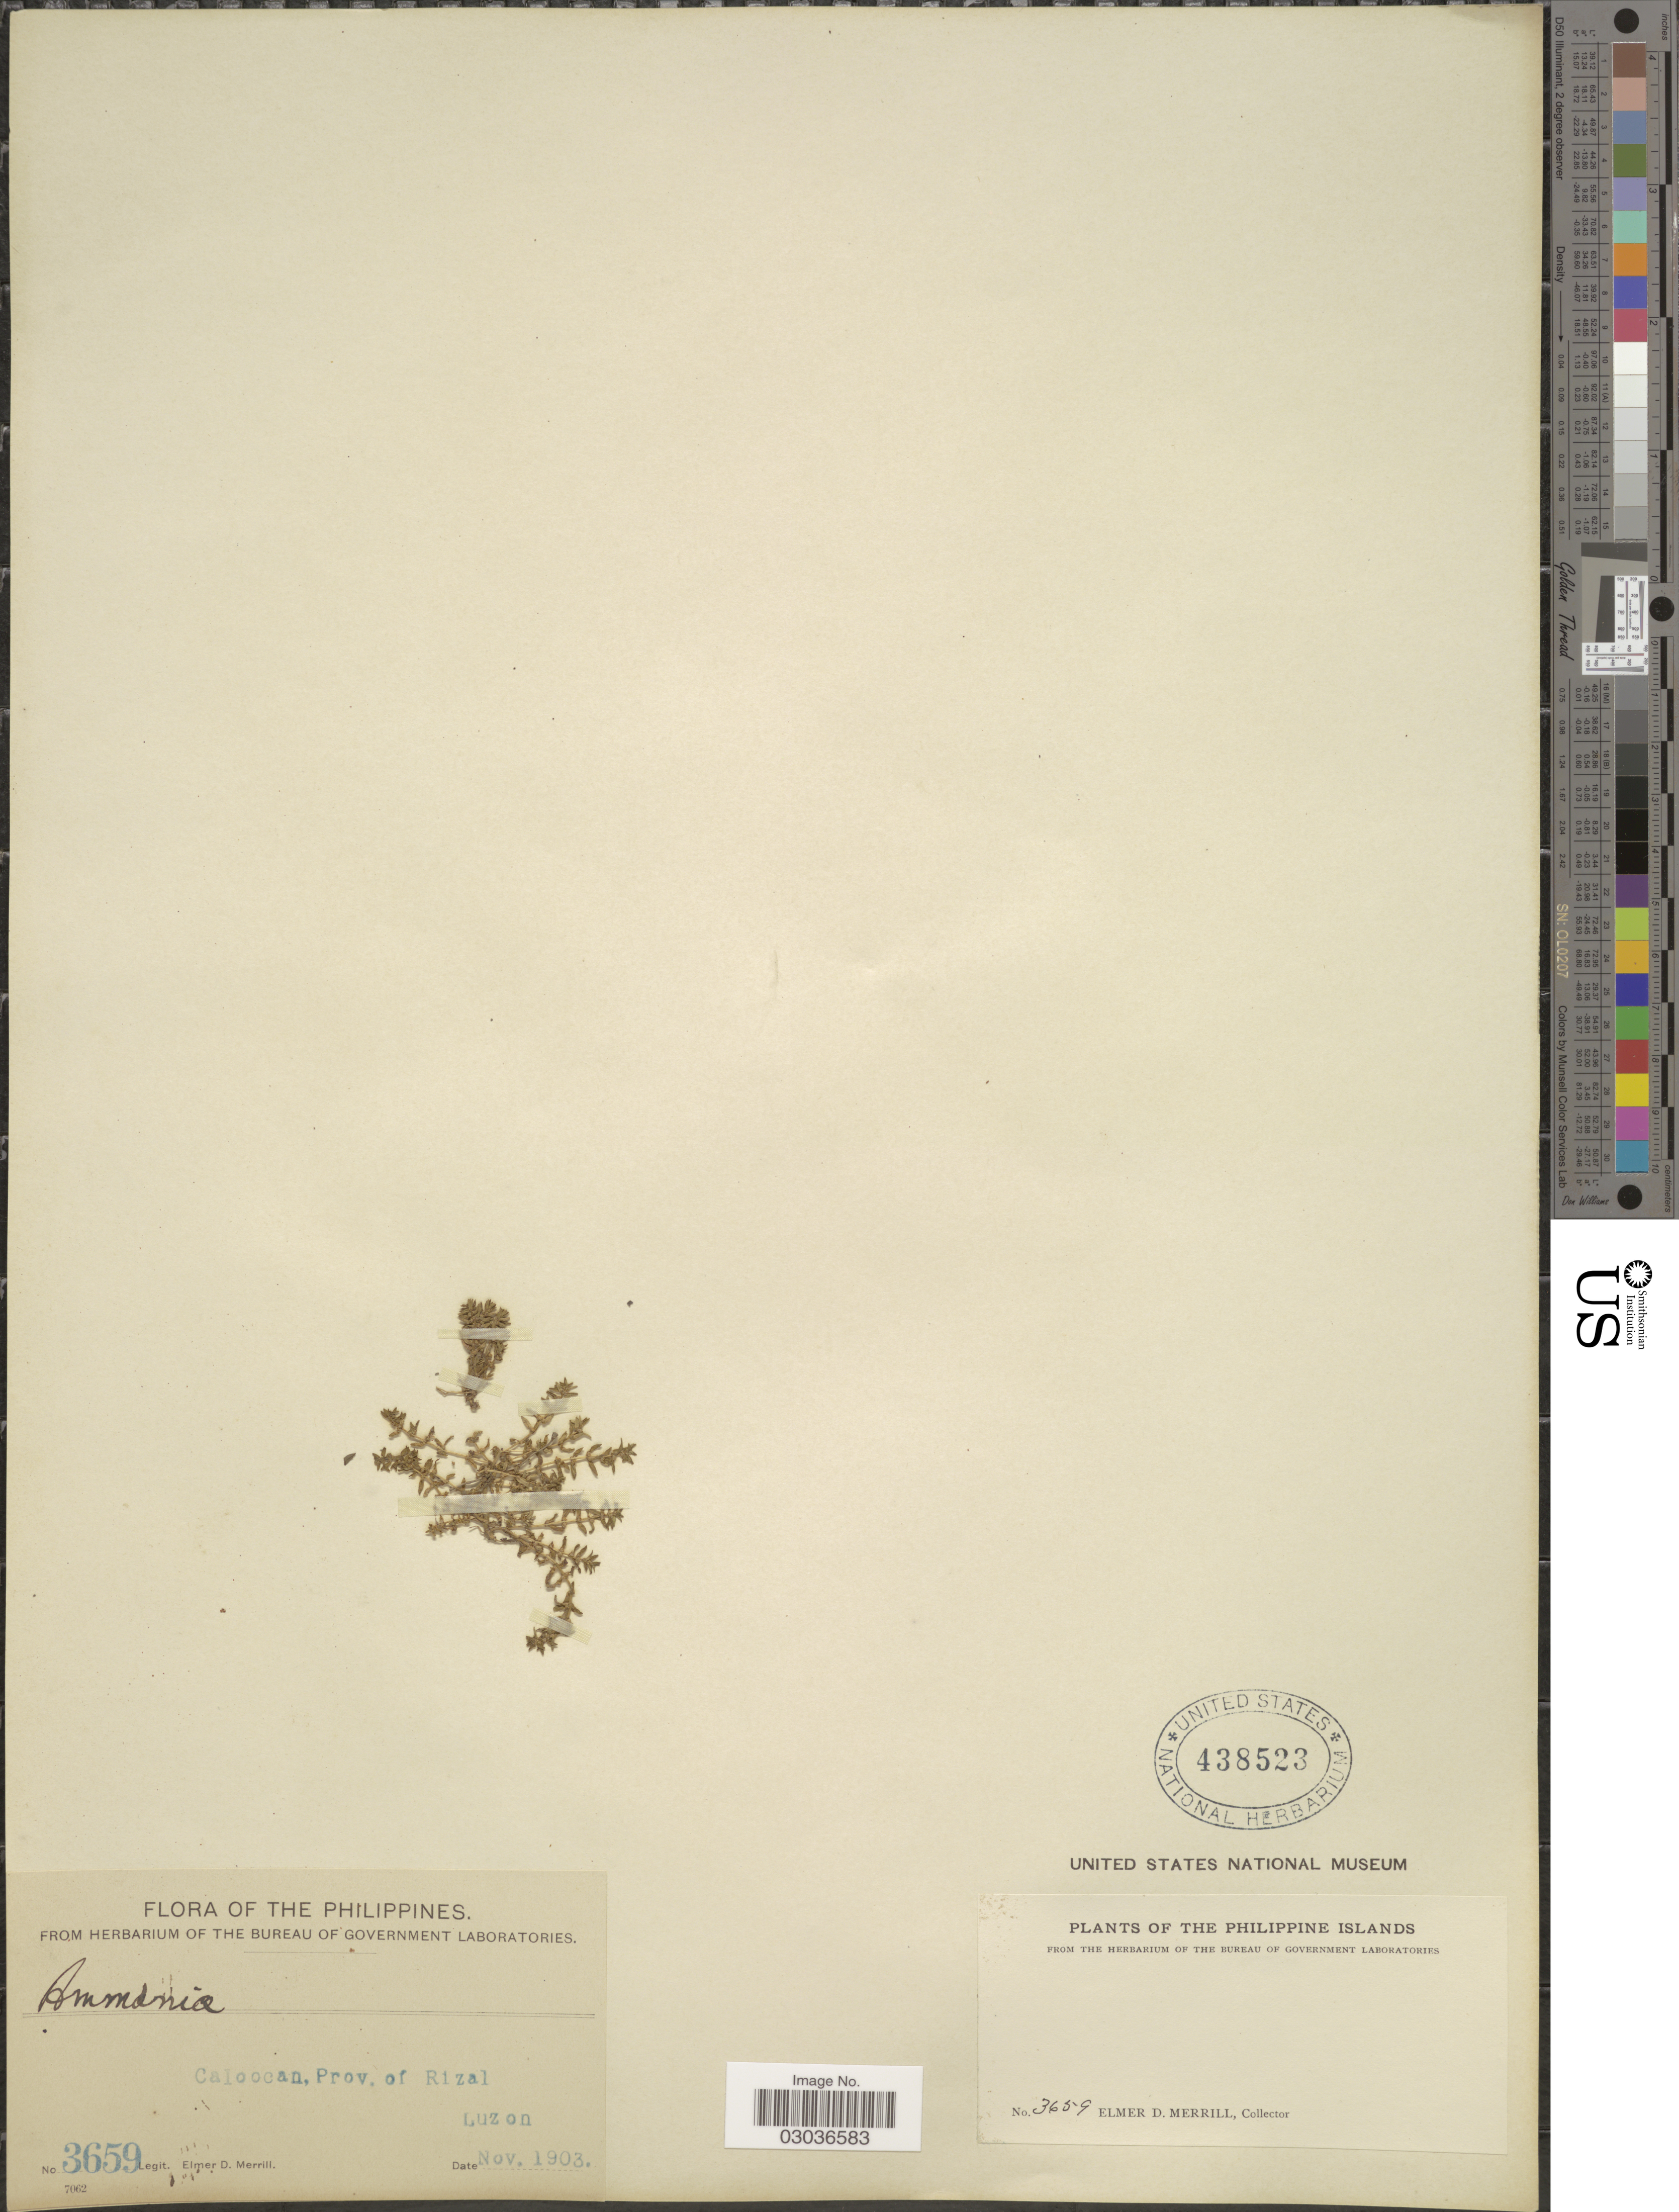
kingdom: Plantae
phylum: Tracheophyta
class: Magnoliopsida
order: Myrtales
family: Lythraceae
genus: Ammannia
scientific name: Ammannia baccifera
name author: L.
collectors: E. D. Merrill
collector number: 3659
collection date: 1903-11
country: Philippines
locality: Caloocan, Prov. of Rizal. Luzon.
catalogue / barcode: US 438523